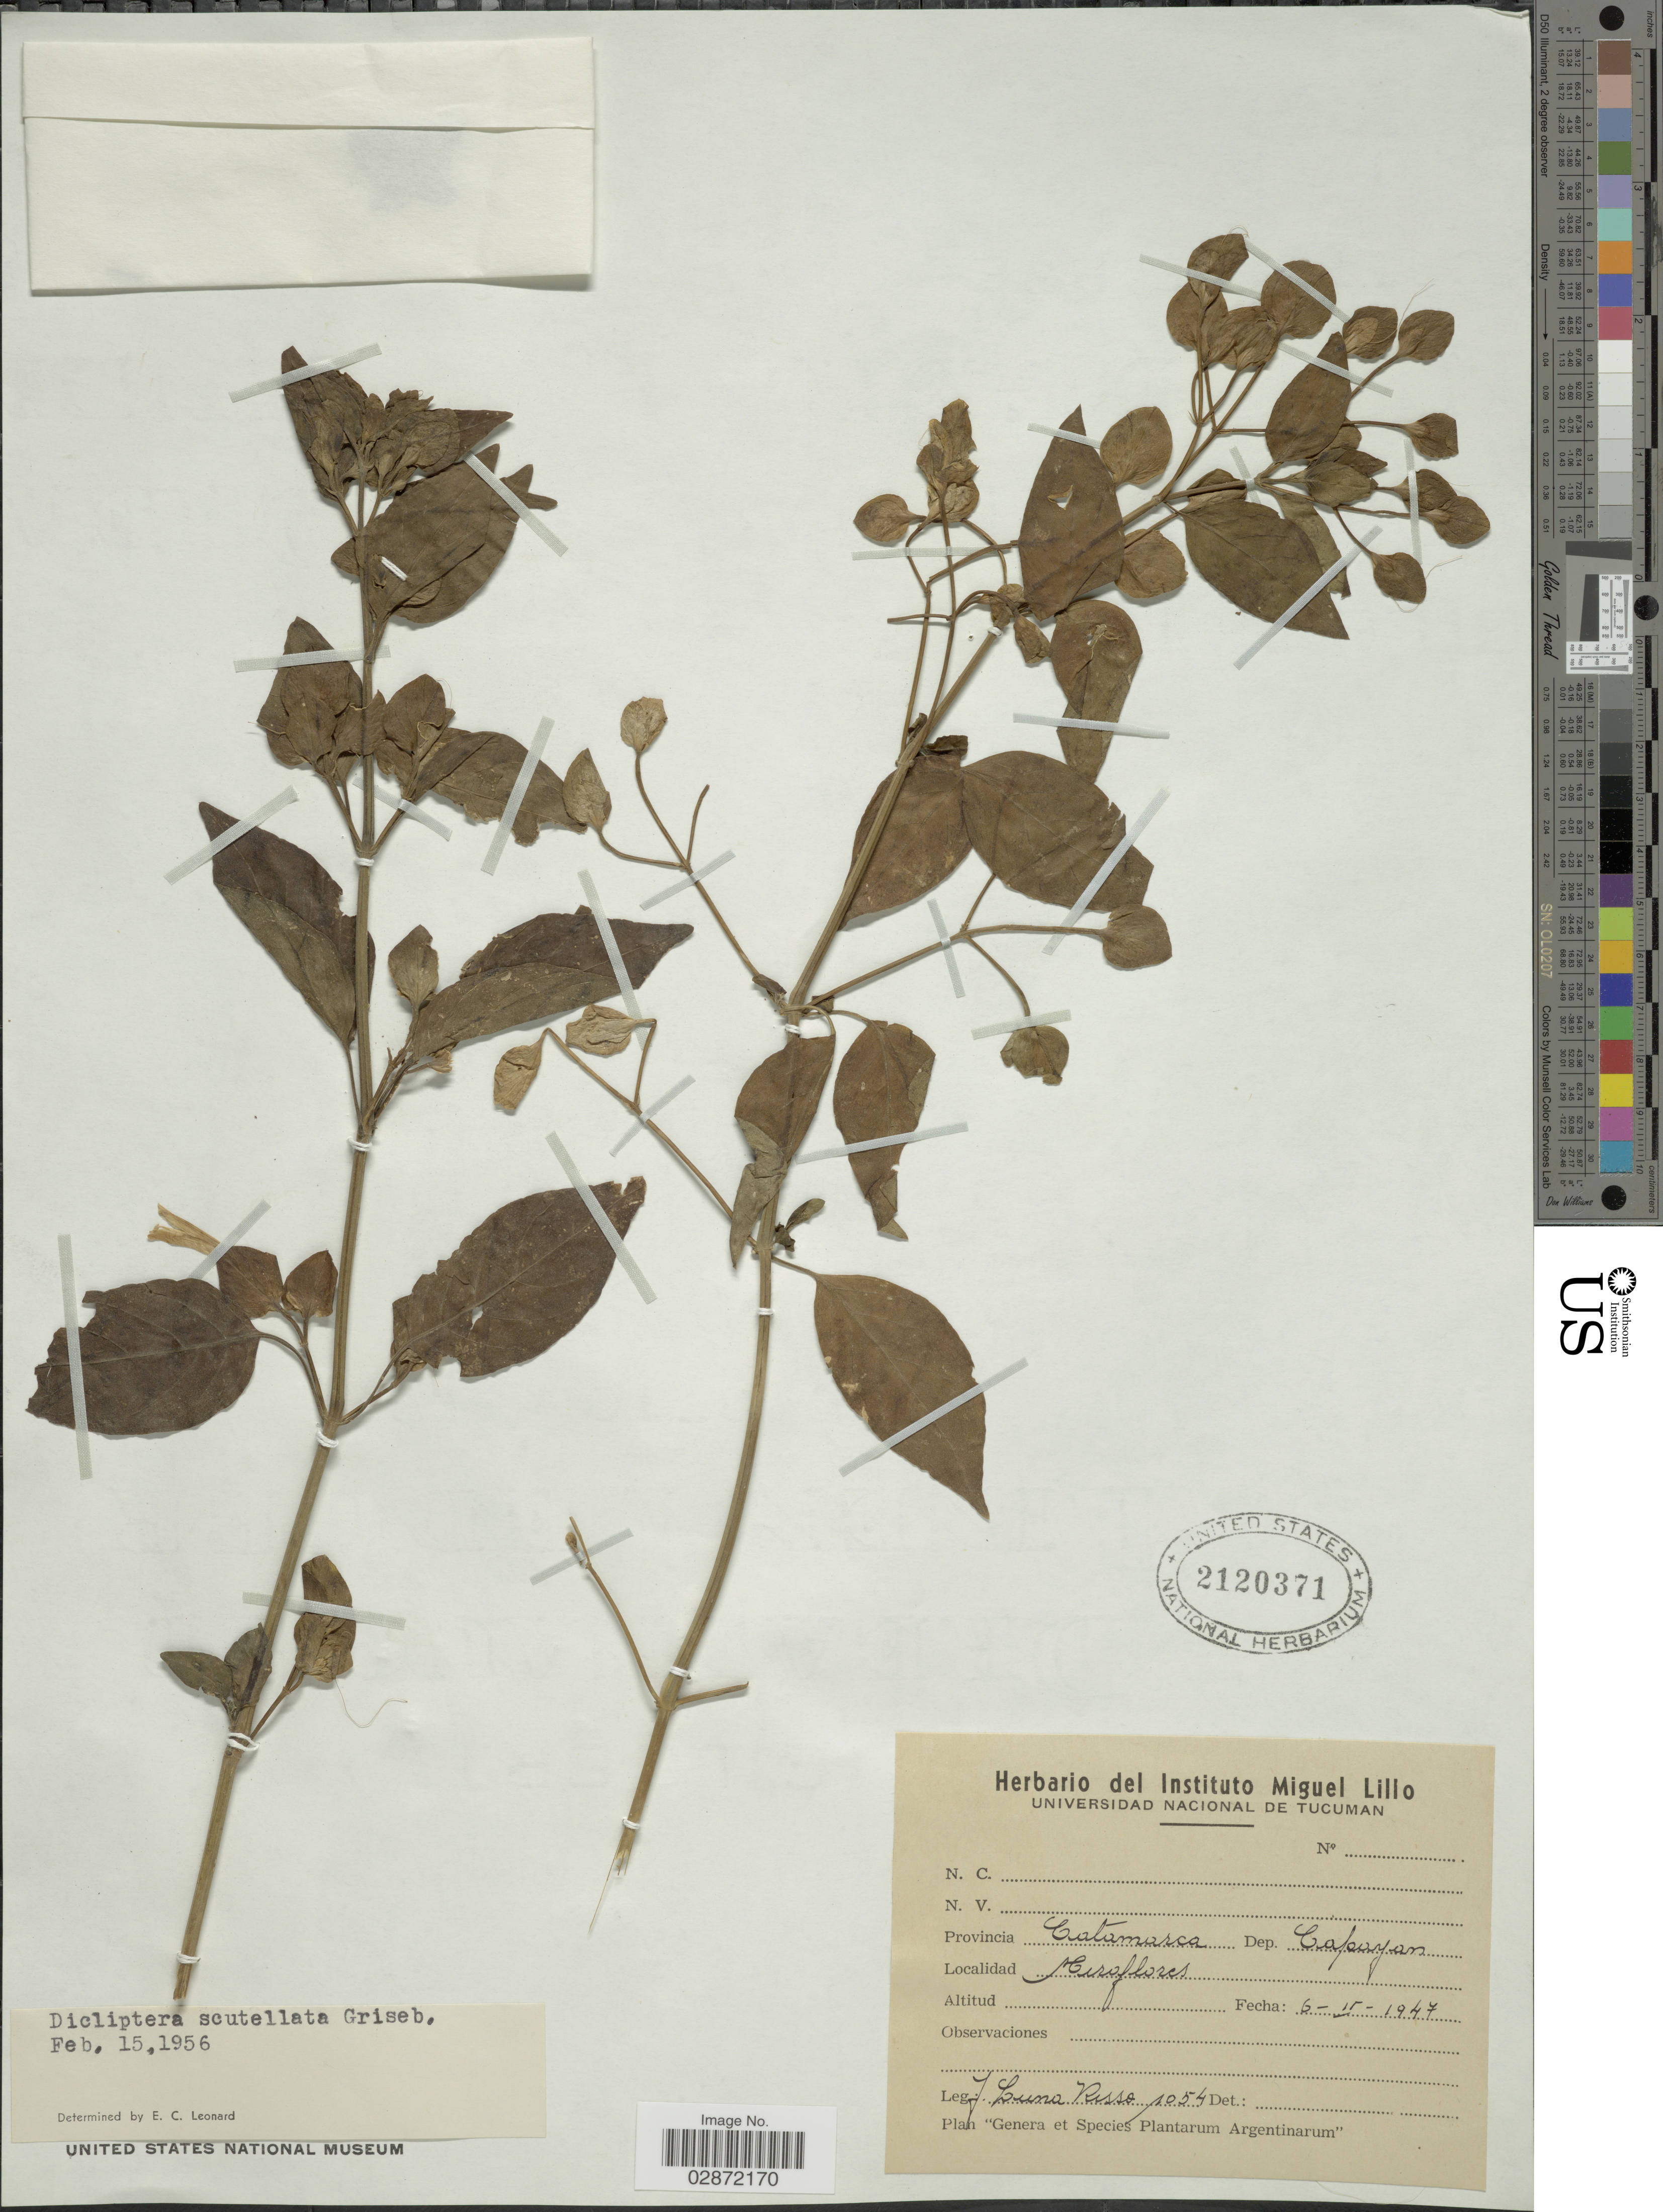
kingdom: Plantae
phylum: Tracheophyta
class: Magnoliopsida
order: Lamiales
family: Acanthaceae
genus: Dicliptera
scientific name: Dicliptera scutellata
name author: Griseb.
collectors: J. Risso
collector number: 1054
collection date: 1947-02-06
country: Argentina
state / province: Catamarca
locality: Provincia Catamarca. Dep. Capayan. Miraflores.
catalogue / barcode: US 2120371